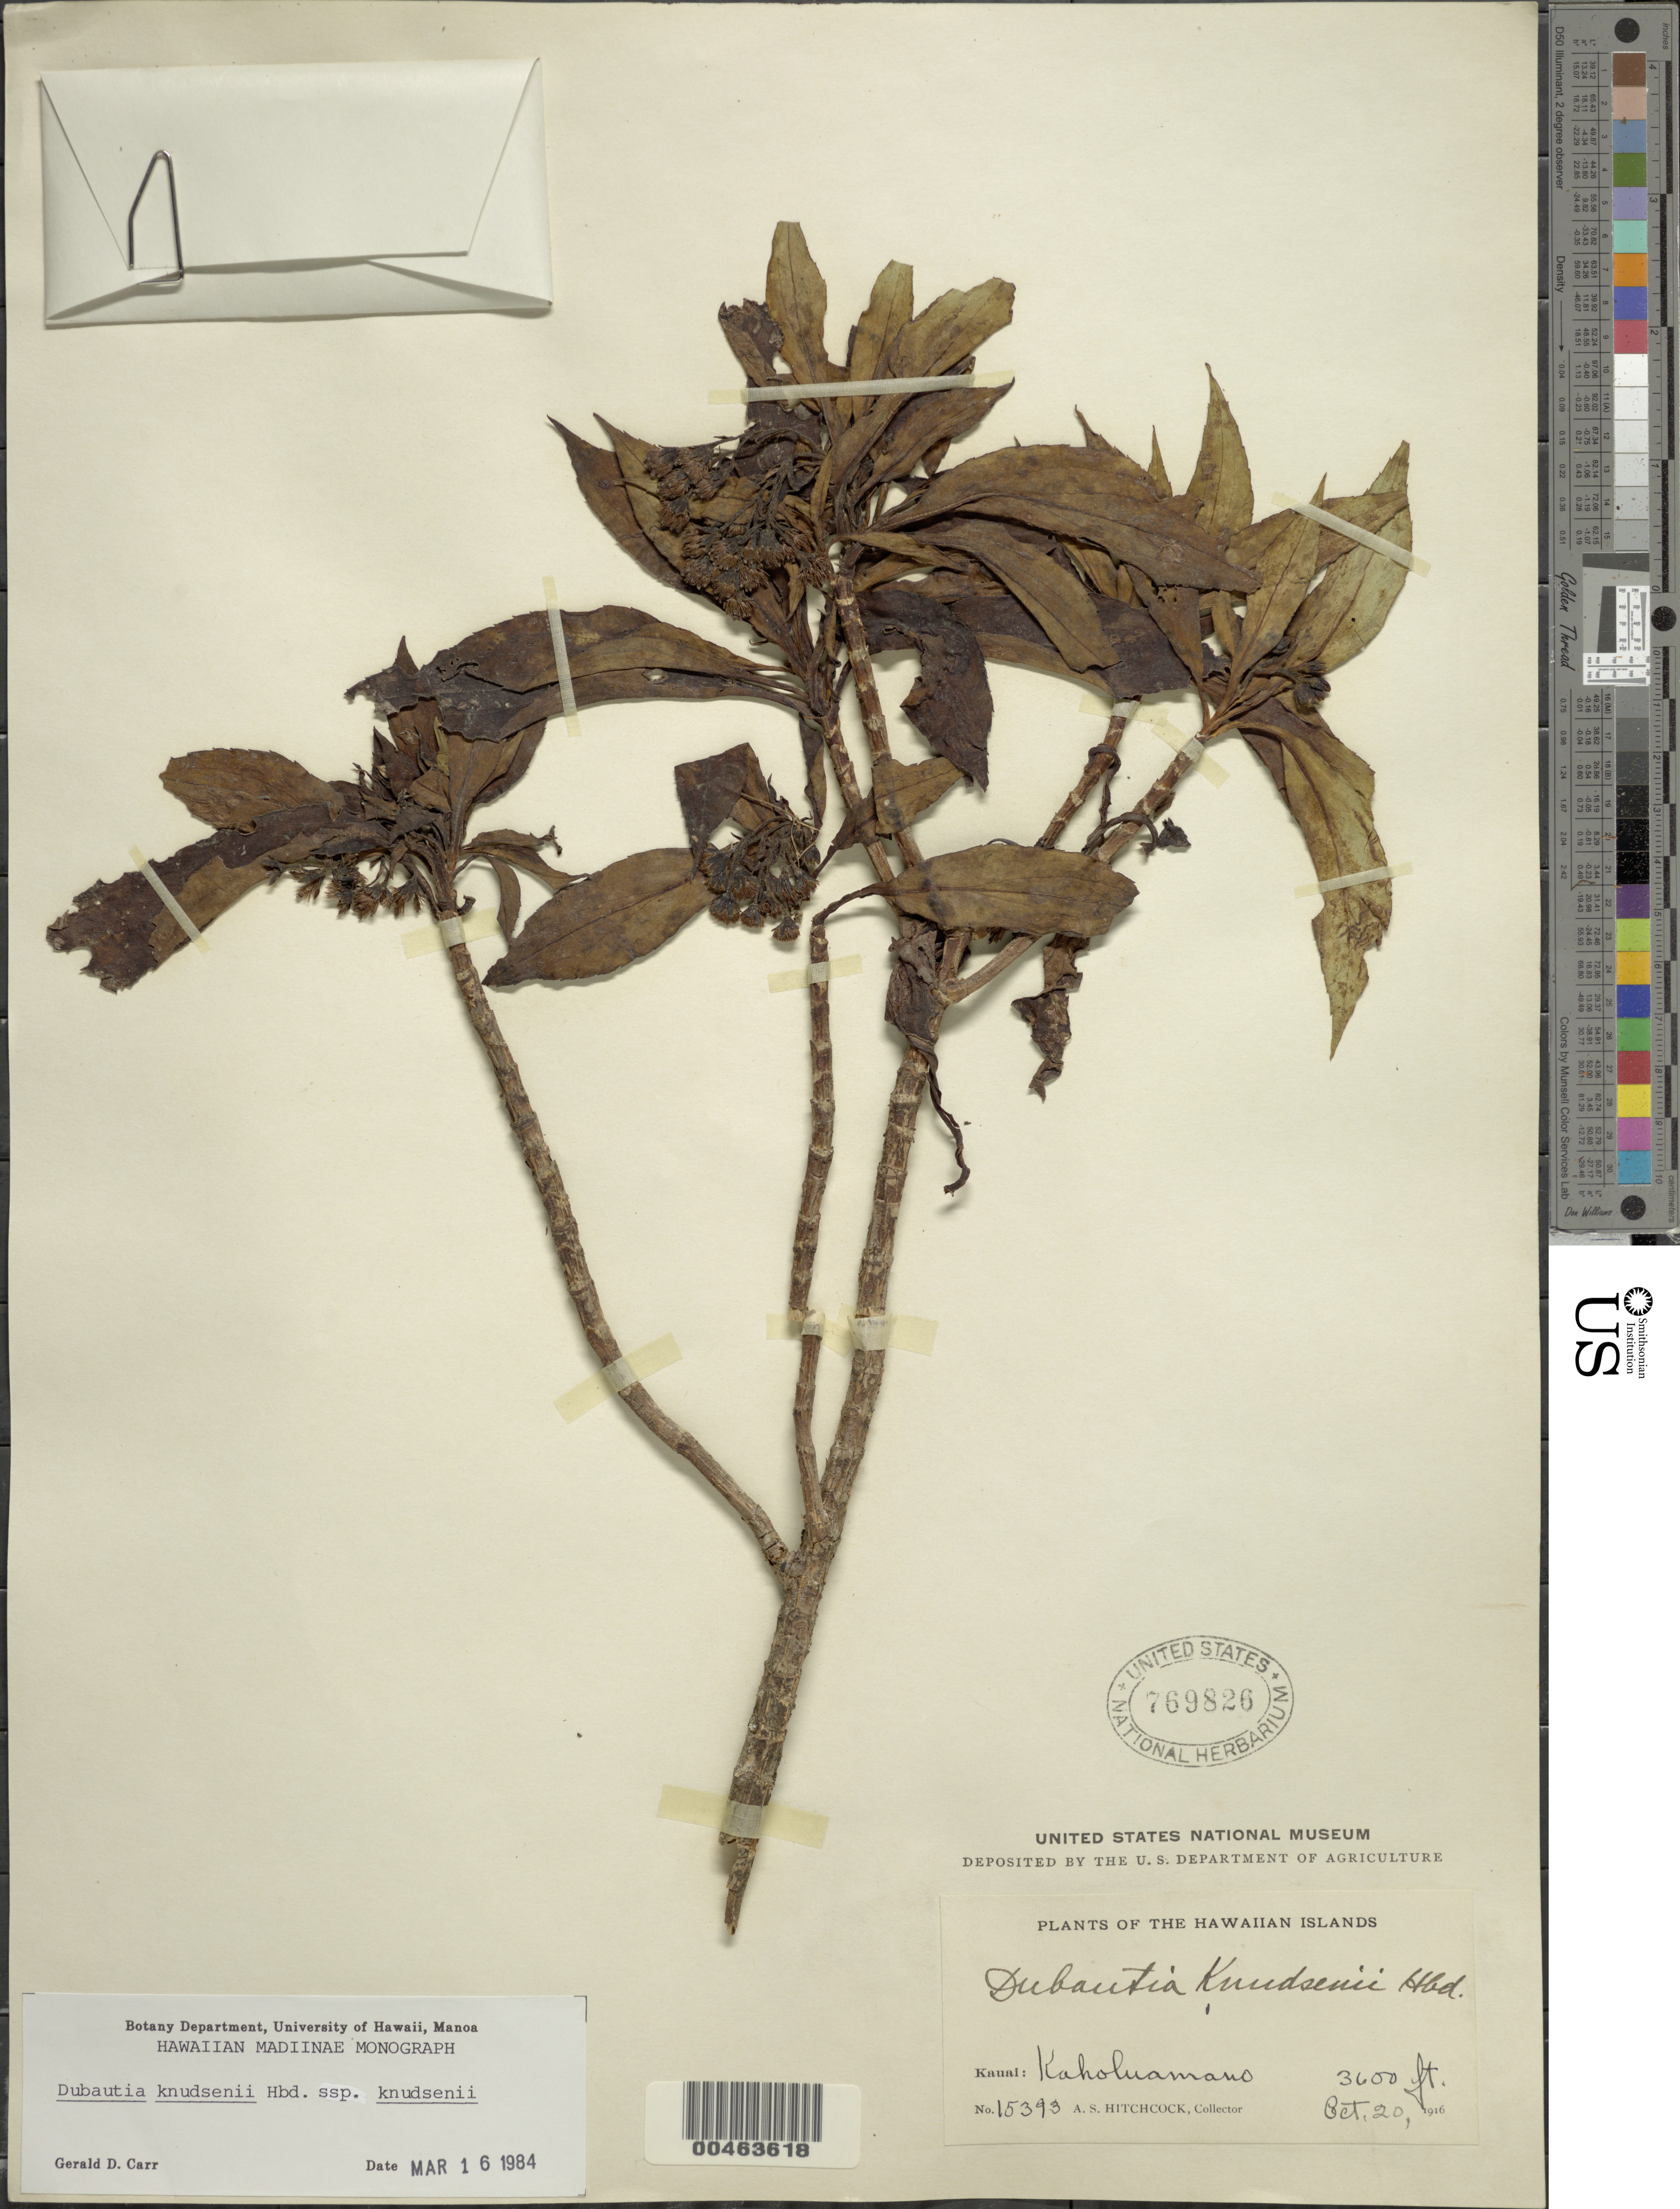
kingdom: Plantae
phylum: Tracheophyta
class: Magnoliopsida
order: Asterales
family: Asteraceae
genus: Dubautia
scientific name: Dubautia knudsenii subsp. knudsenii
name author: Hillebr.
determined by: Carr, G. D.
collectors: A. S. Hitchcock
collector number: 15393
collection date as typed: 20 Oct 1916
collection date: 1916-10-20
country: United States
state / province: Hawaii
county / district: Kauai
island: Kaua'i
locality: Kaholuamano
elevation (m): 1097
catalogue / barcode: US 769826